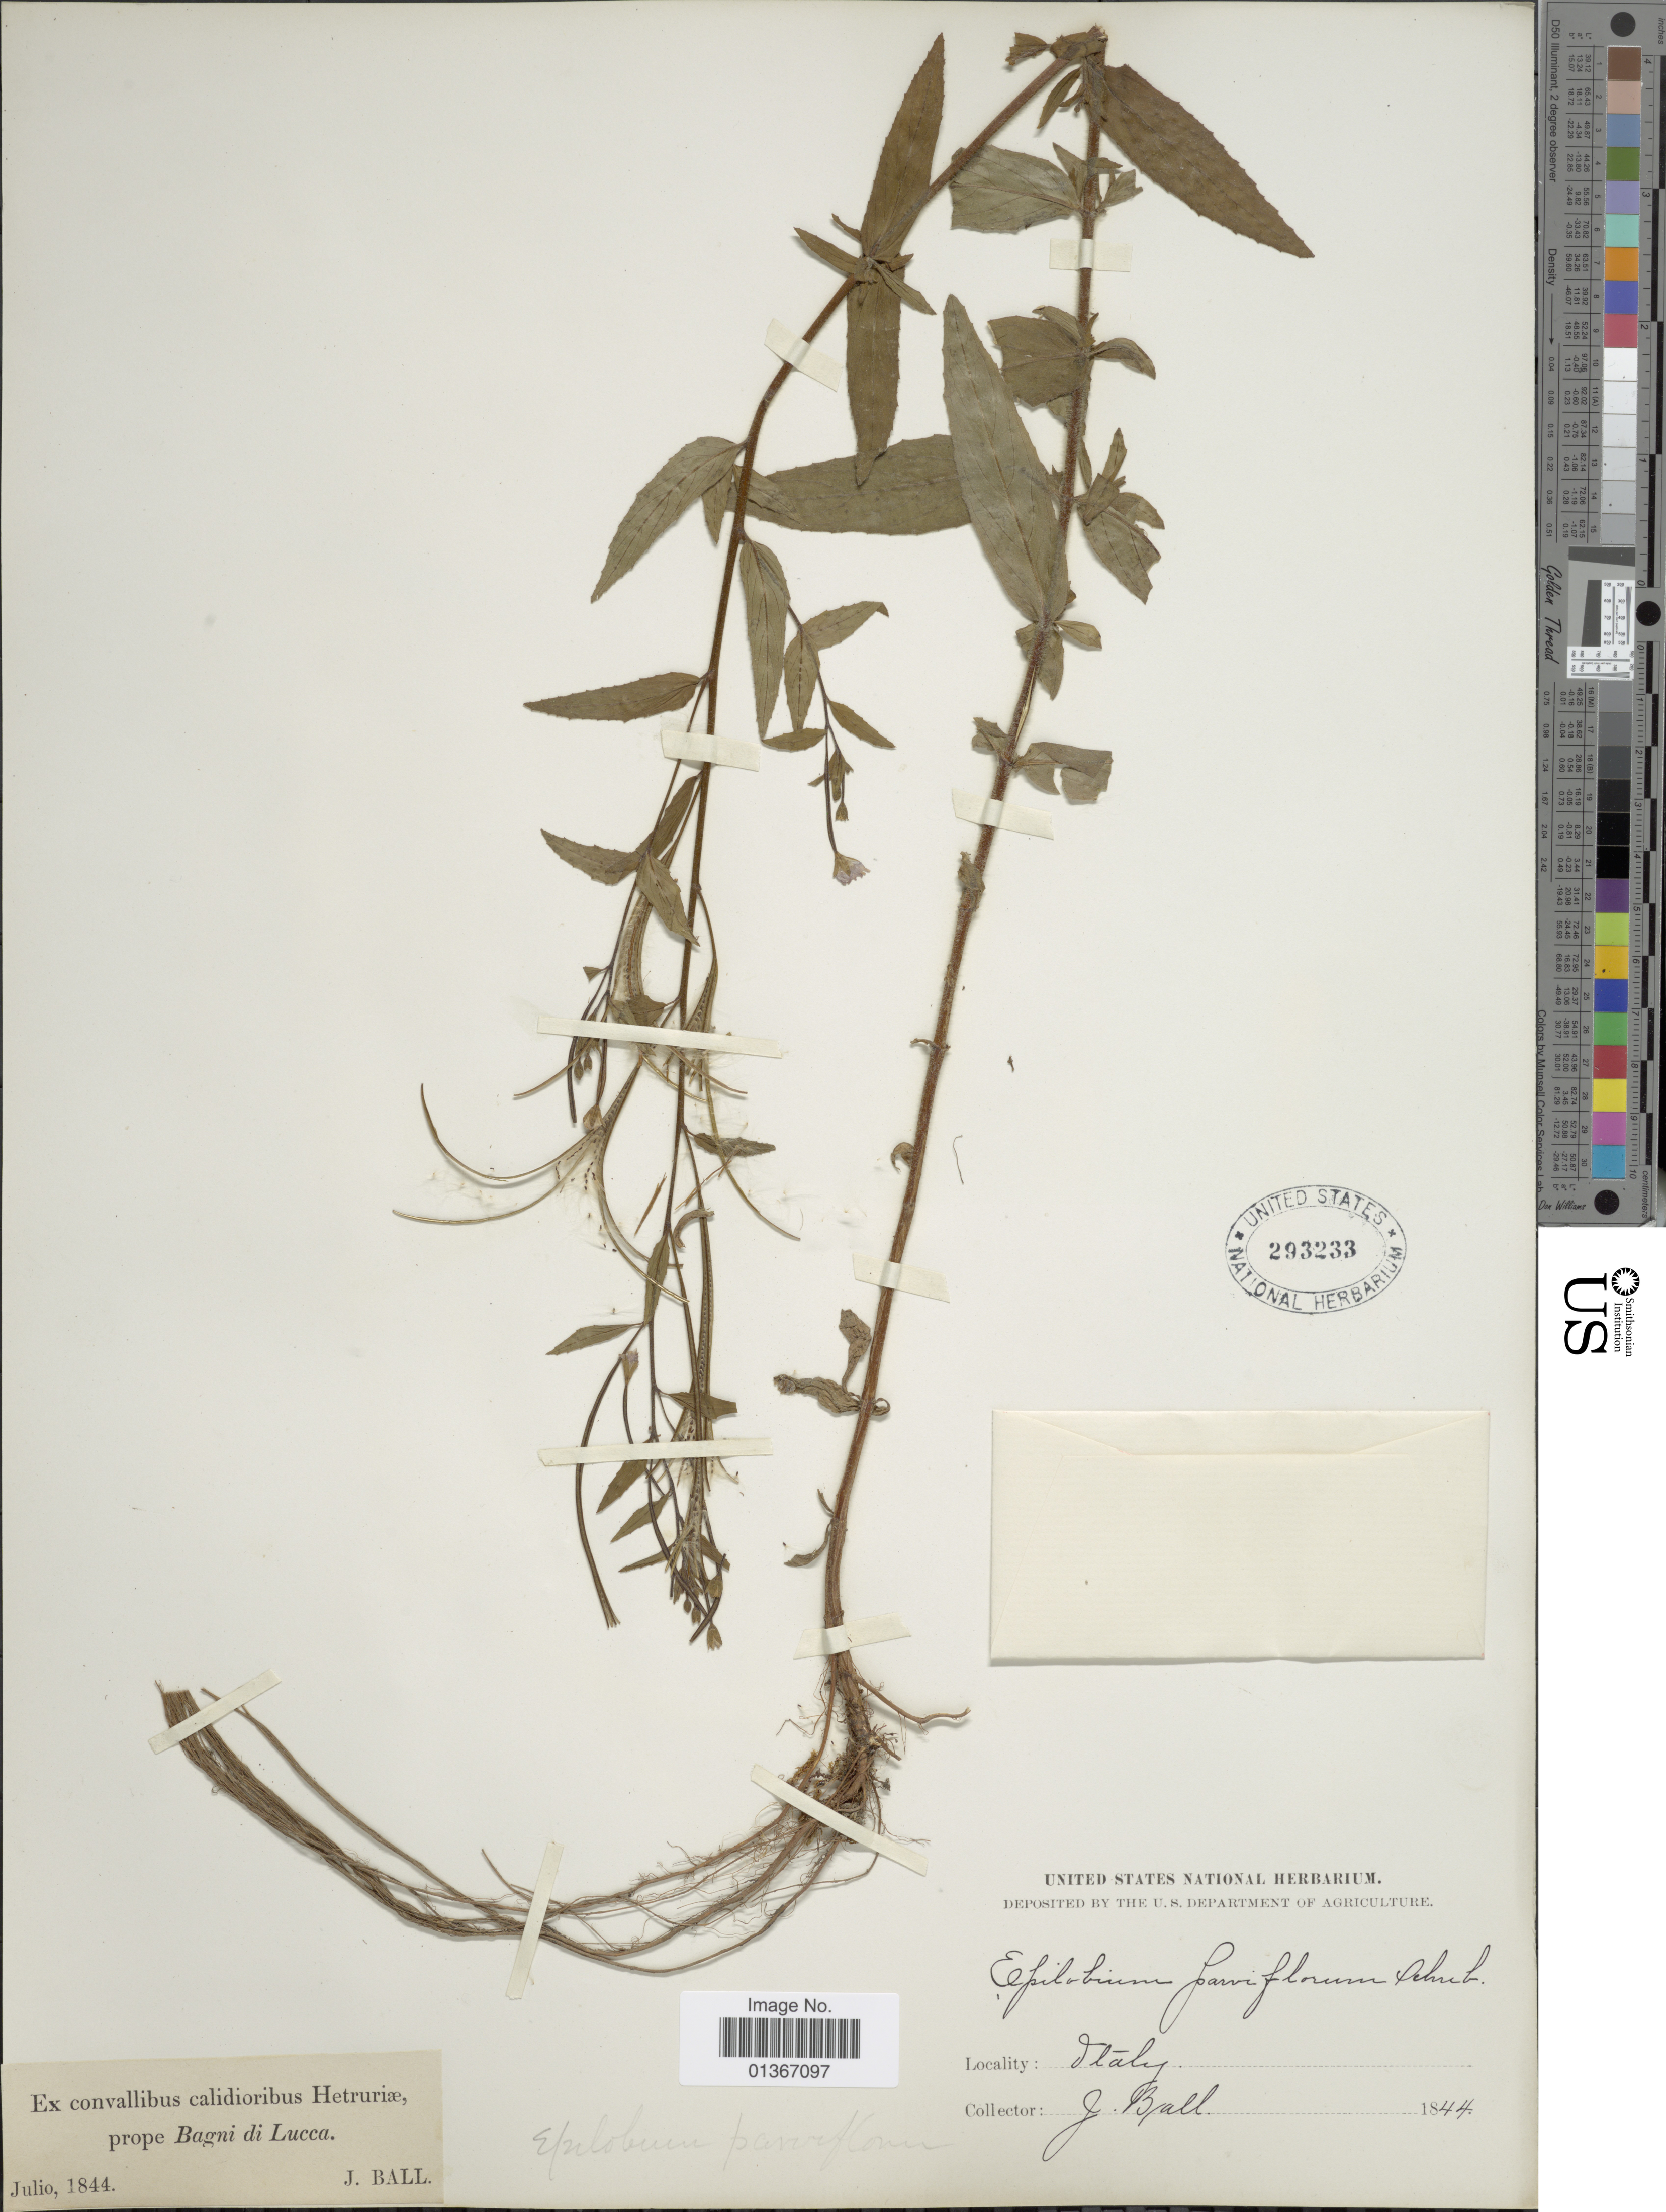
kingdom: Plantae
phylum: Tracheophyta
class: Magnoliopsida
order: Myrtales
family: Onagraceae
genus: Epilobium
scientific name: Epilobium parviflorum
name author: Schreb.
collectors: J. Ball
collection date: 1844-07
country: Italy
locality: Ex convallibus calidioribus Hetruriæ, prope Bagni di Lucca.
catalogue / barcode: US 293233